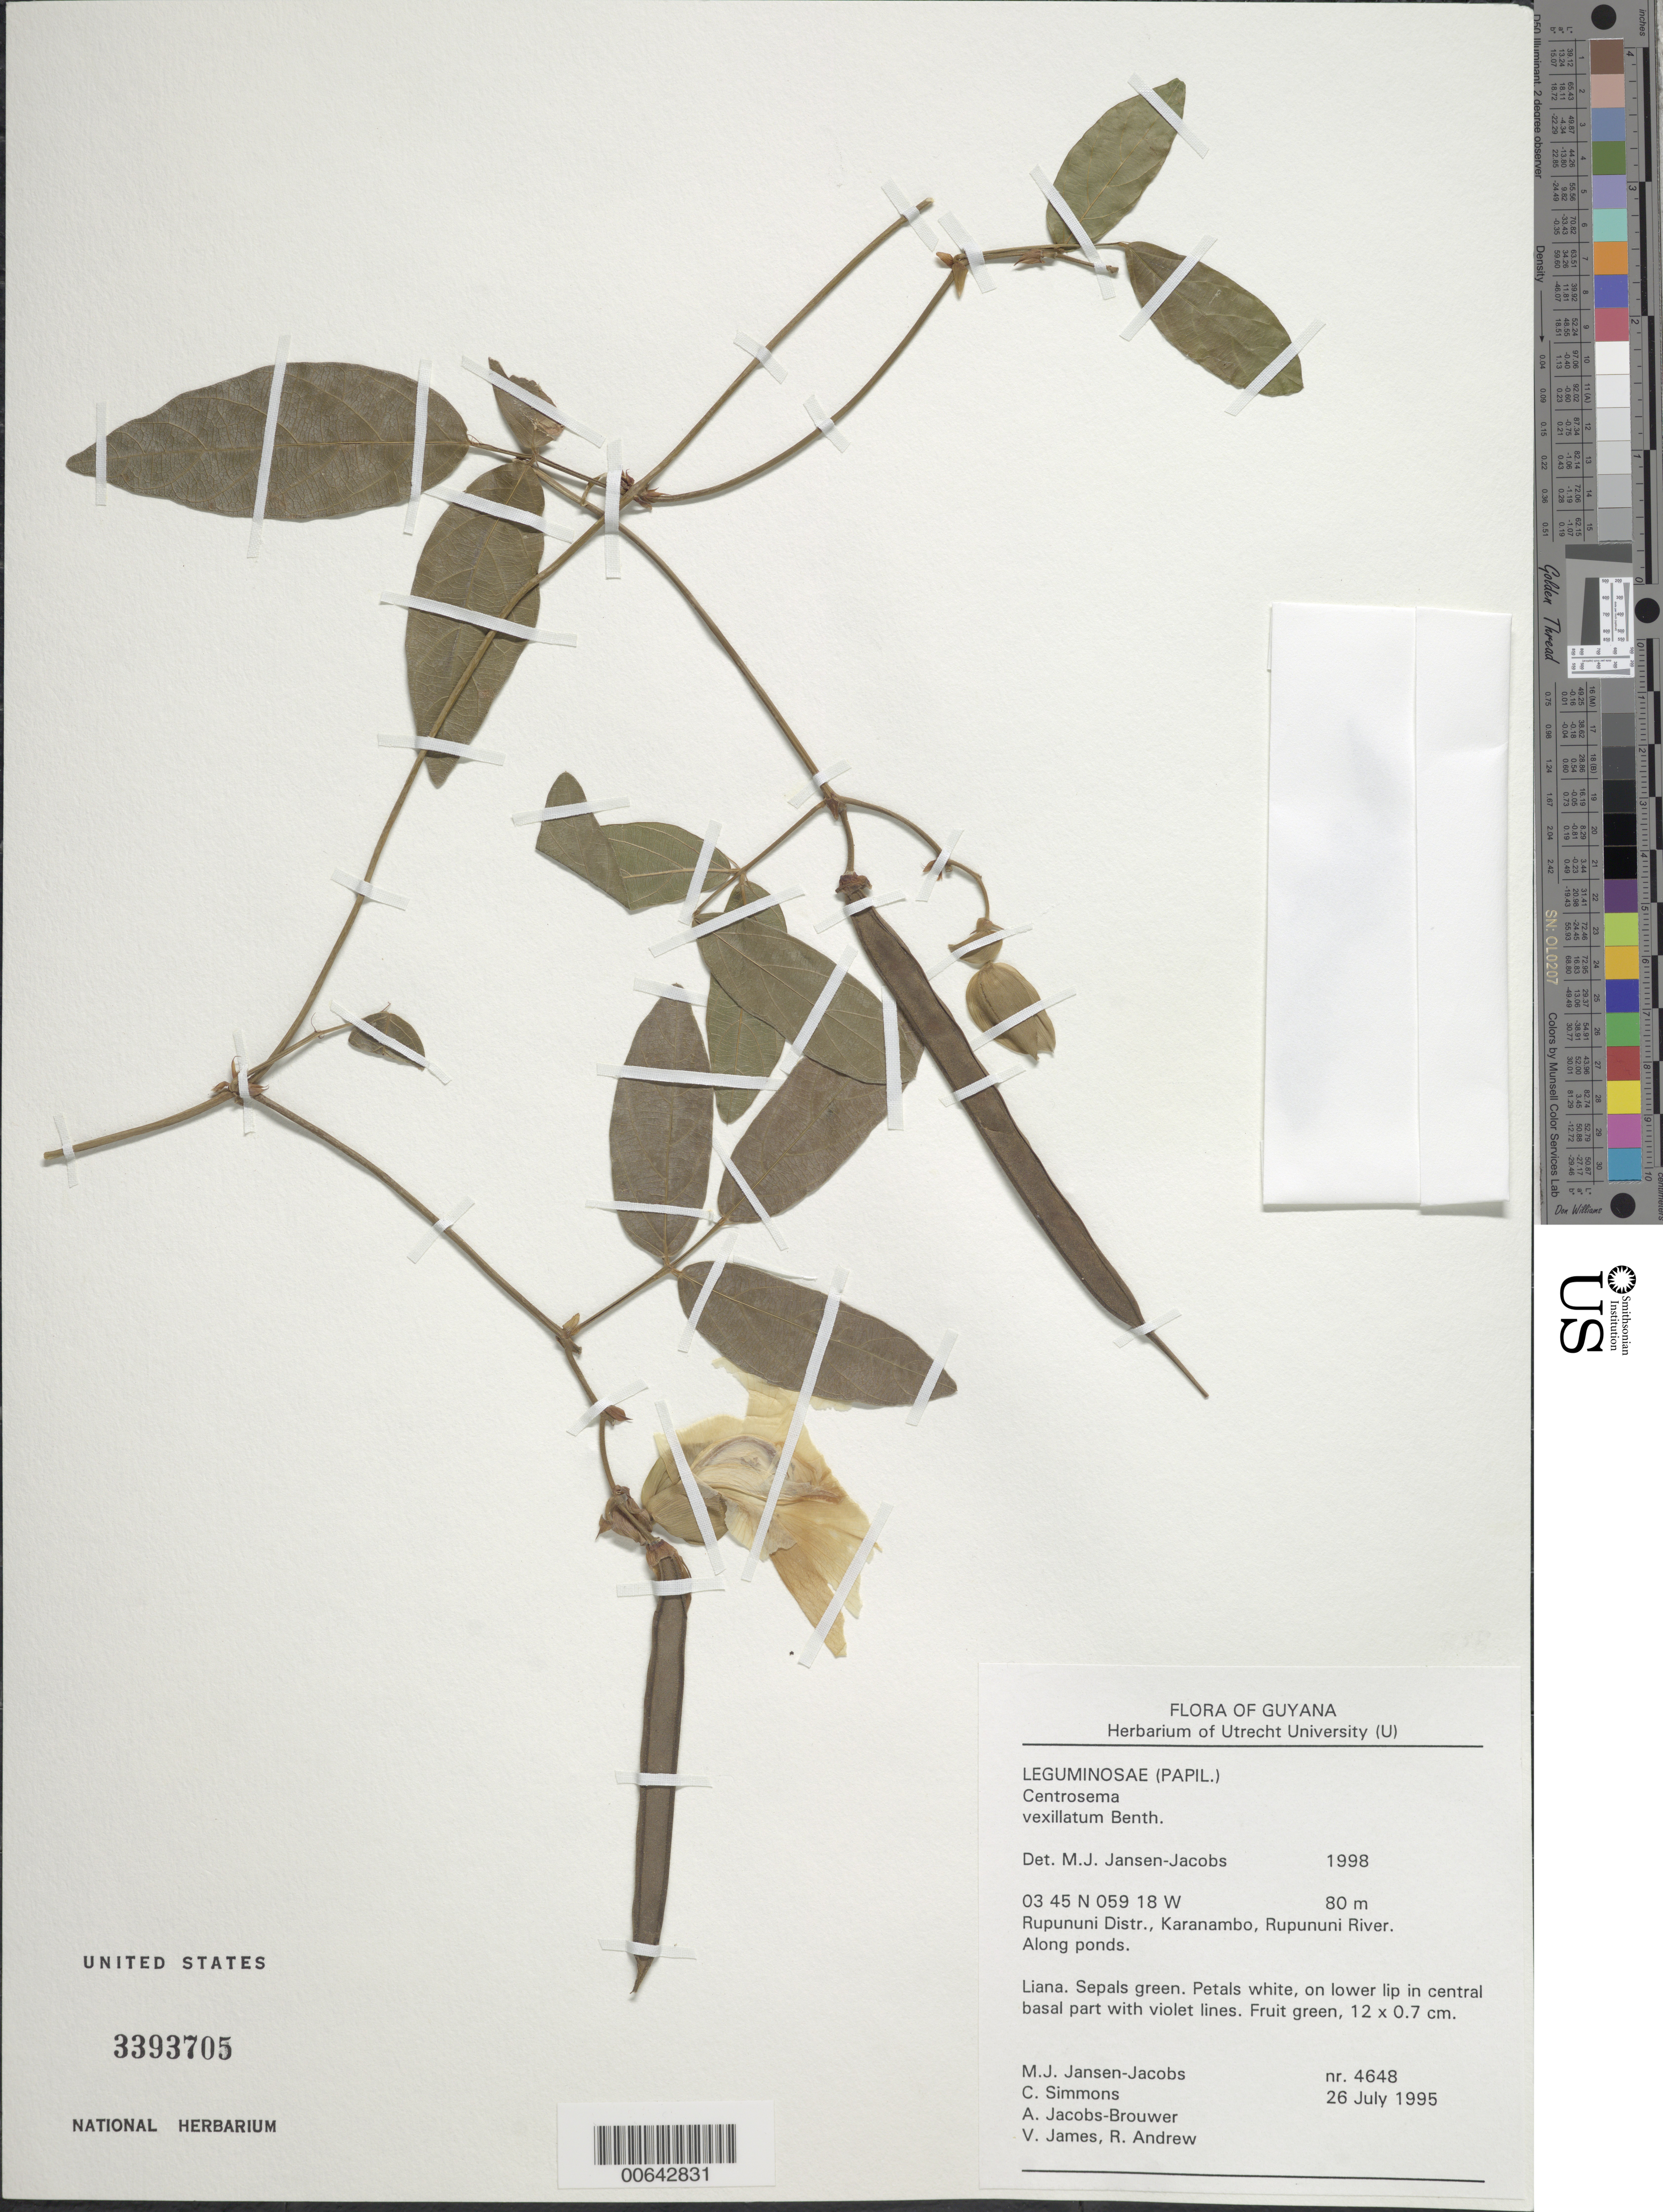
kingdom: Plantae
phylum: Tracheophyta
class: Magnoliopsida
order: Fabales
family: Fabaceae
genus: Centrosema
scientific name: Centrosema vexillatum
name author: Benth.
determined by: Jansen-Jacobs, M. J., (U), Nationaal Herbarium Nederland, Utrecht University branch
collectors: M. J. Jansen-Jacobs, C. Simons, A. Jacobs-Brouwer, V. James & R. Andrew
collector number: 4648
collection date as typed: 26-Jul-95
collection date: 1995-07-26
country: Guyana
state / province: U. Takutu-U. Essequibo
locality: Karanambo, Rupununi River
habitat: Along ponds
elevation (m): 80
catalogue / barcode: US 3393705